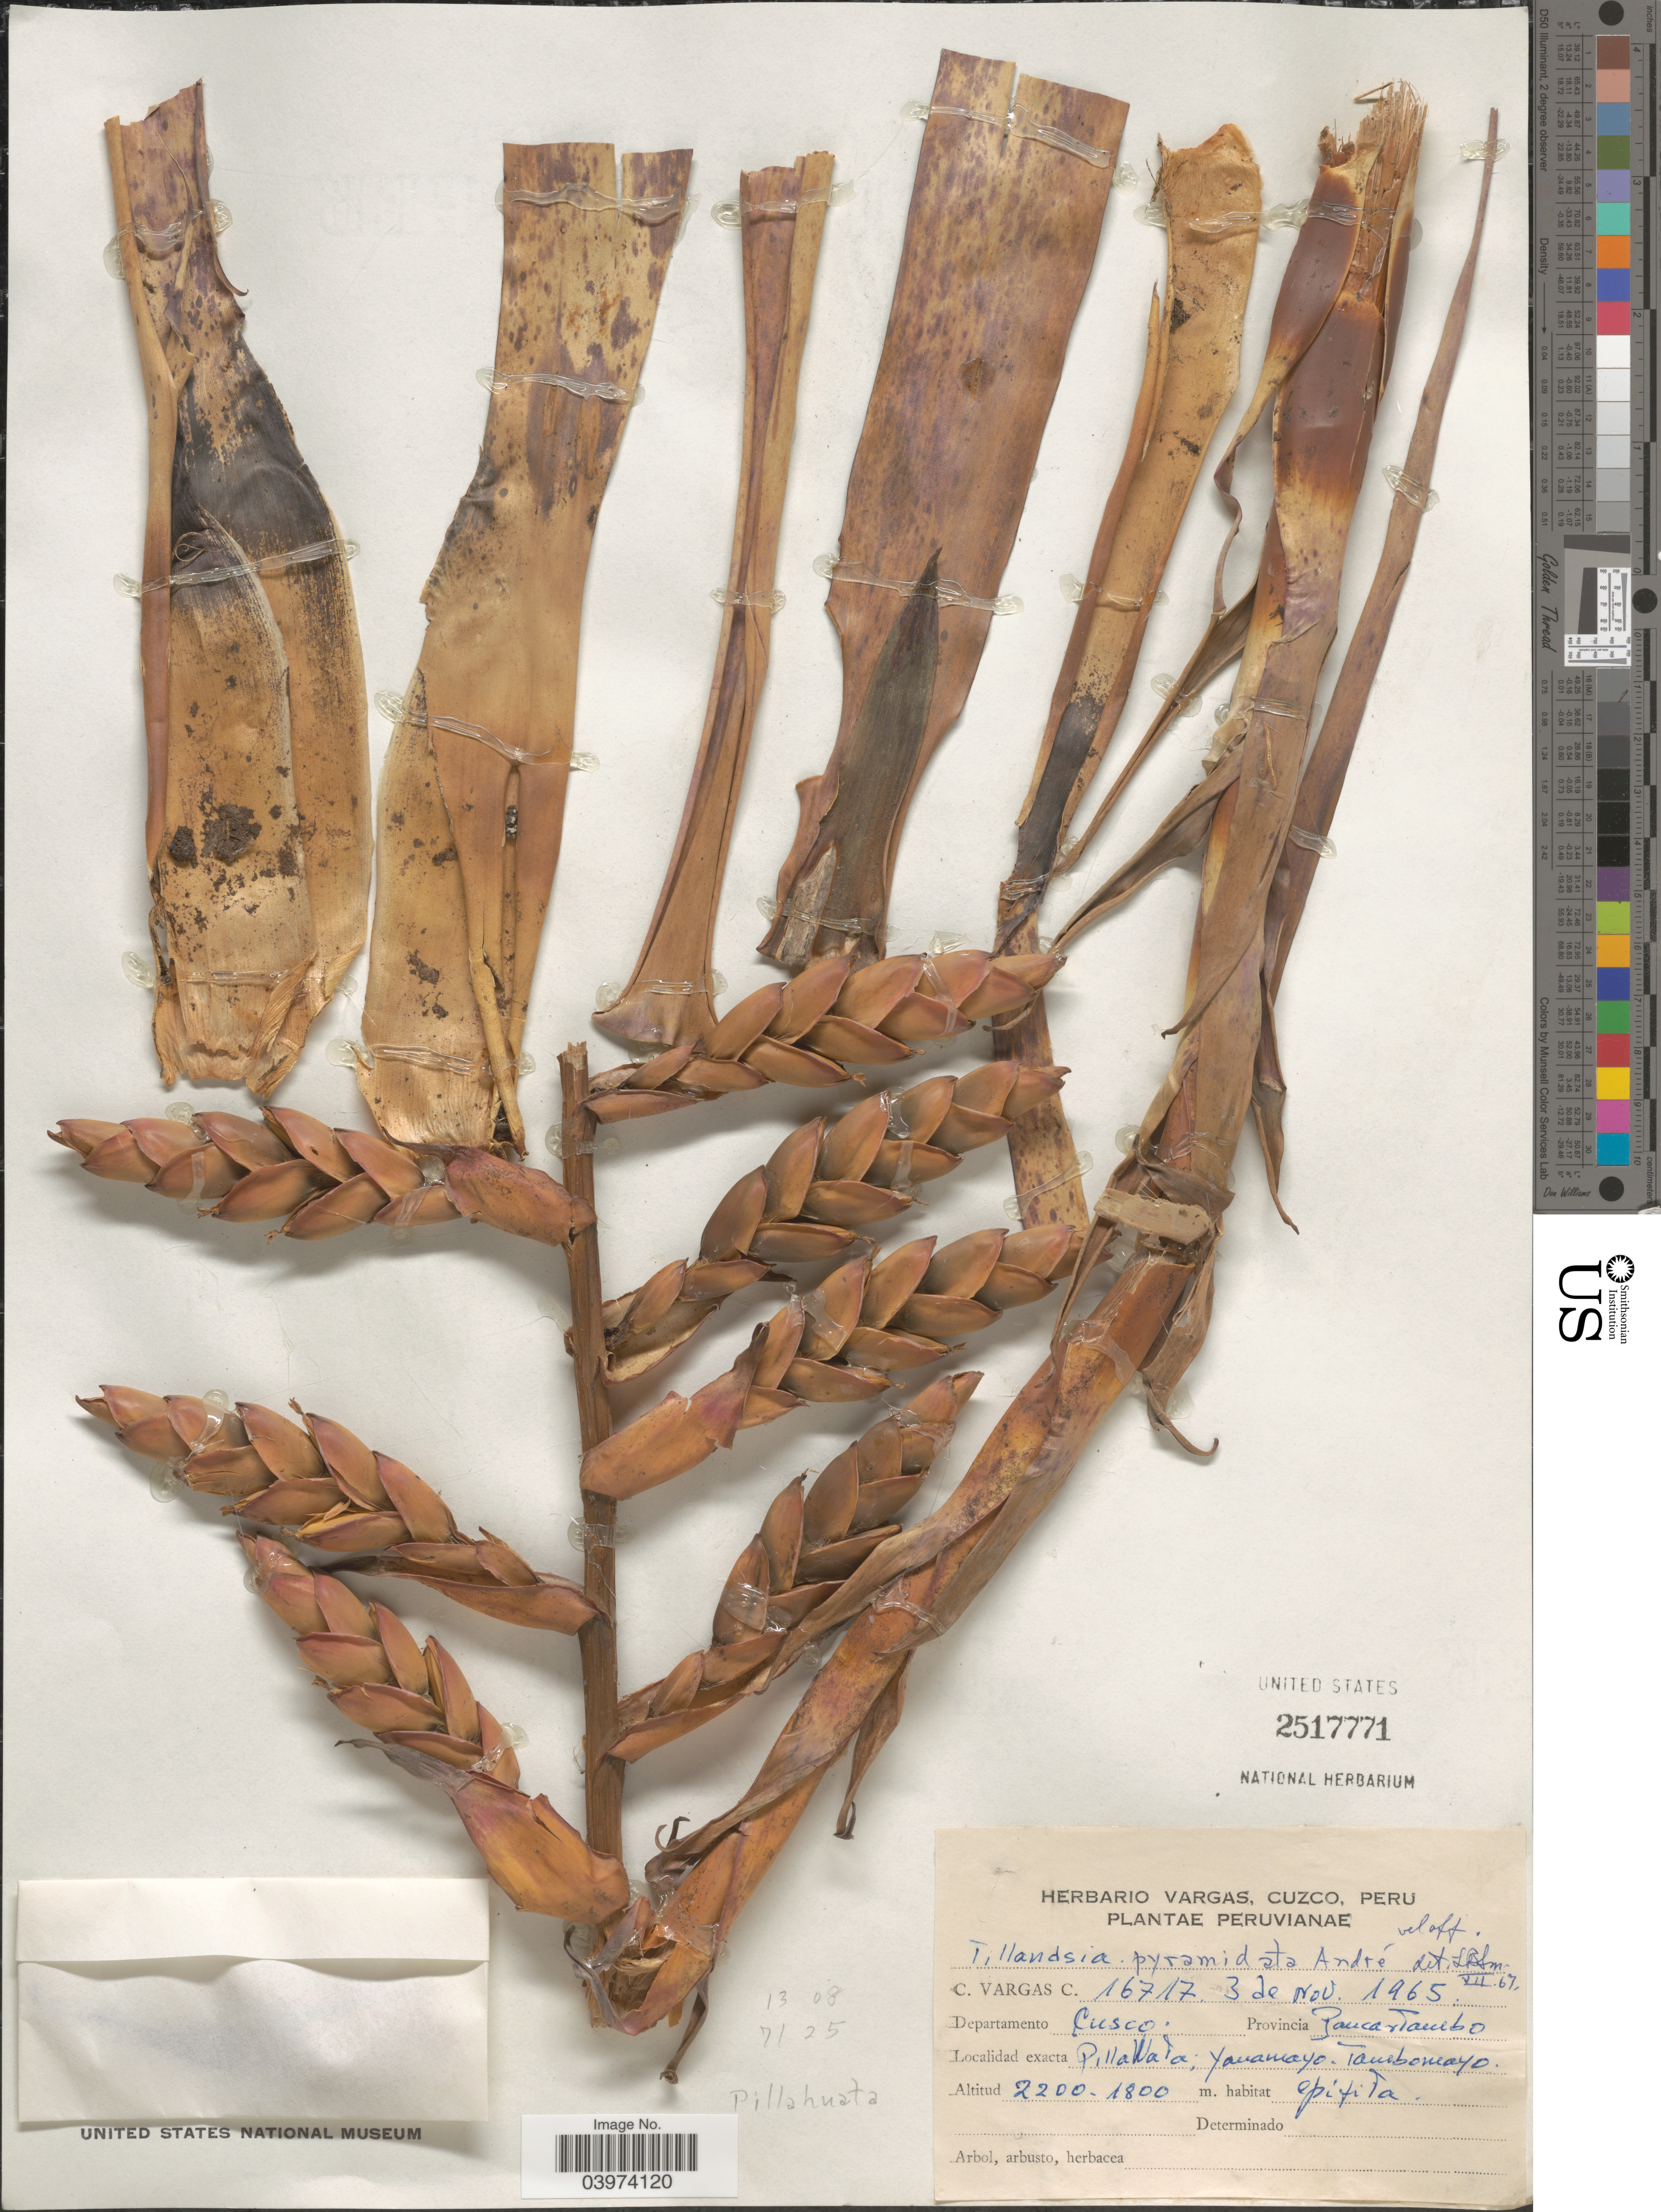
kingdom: Plantae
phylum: Tracheophyta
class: Liliopsida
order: Poales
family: Bromeliaceae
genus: Tillandsia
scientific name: Tillandsia pyramidata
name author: André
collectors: C. Vargas Calderón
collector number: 16717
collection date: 1965-11-03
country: Peru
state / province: Cusco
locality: Departamento Cusco. Provincia Paucatambo. Pillahuata; Yanamayo, Tambomayo.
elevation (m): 1800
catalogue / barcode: US 2517771